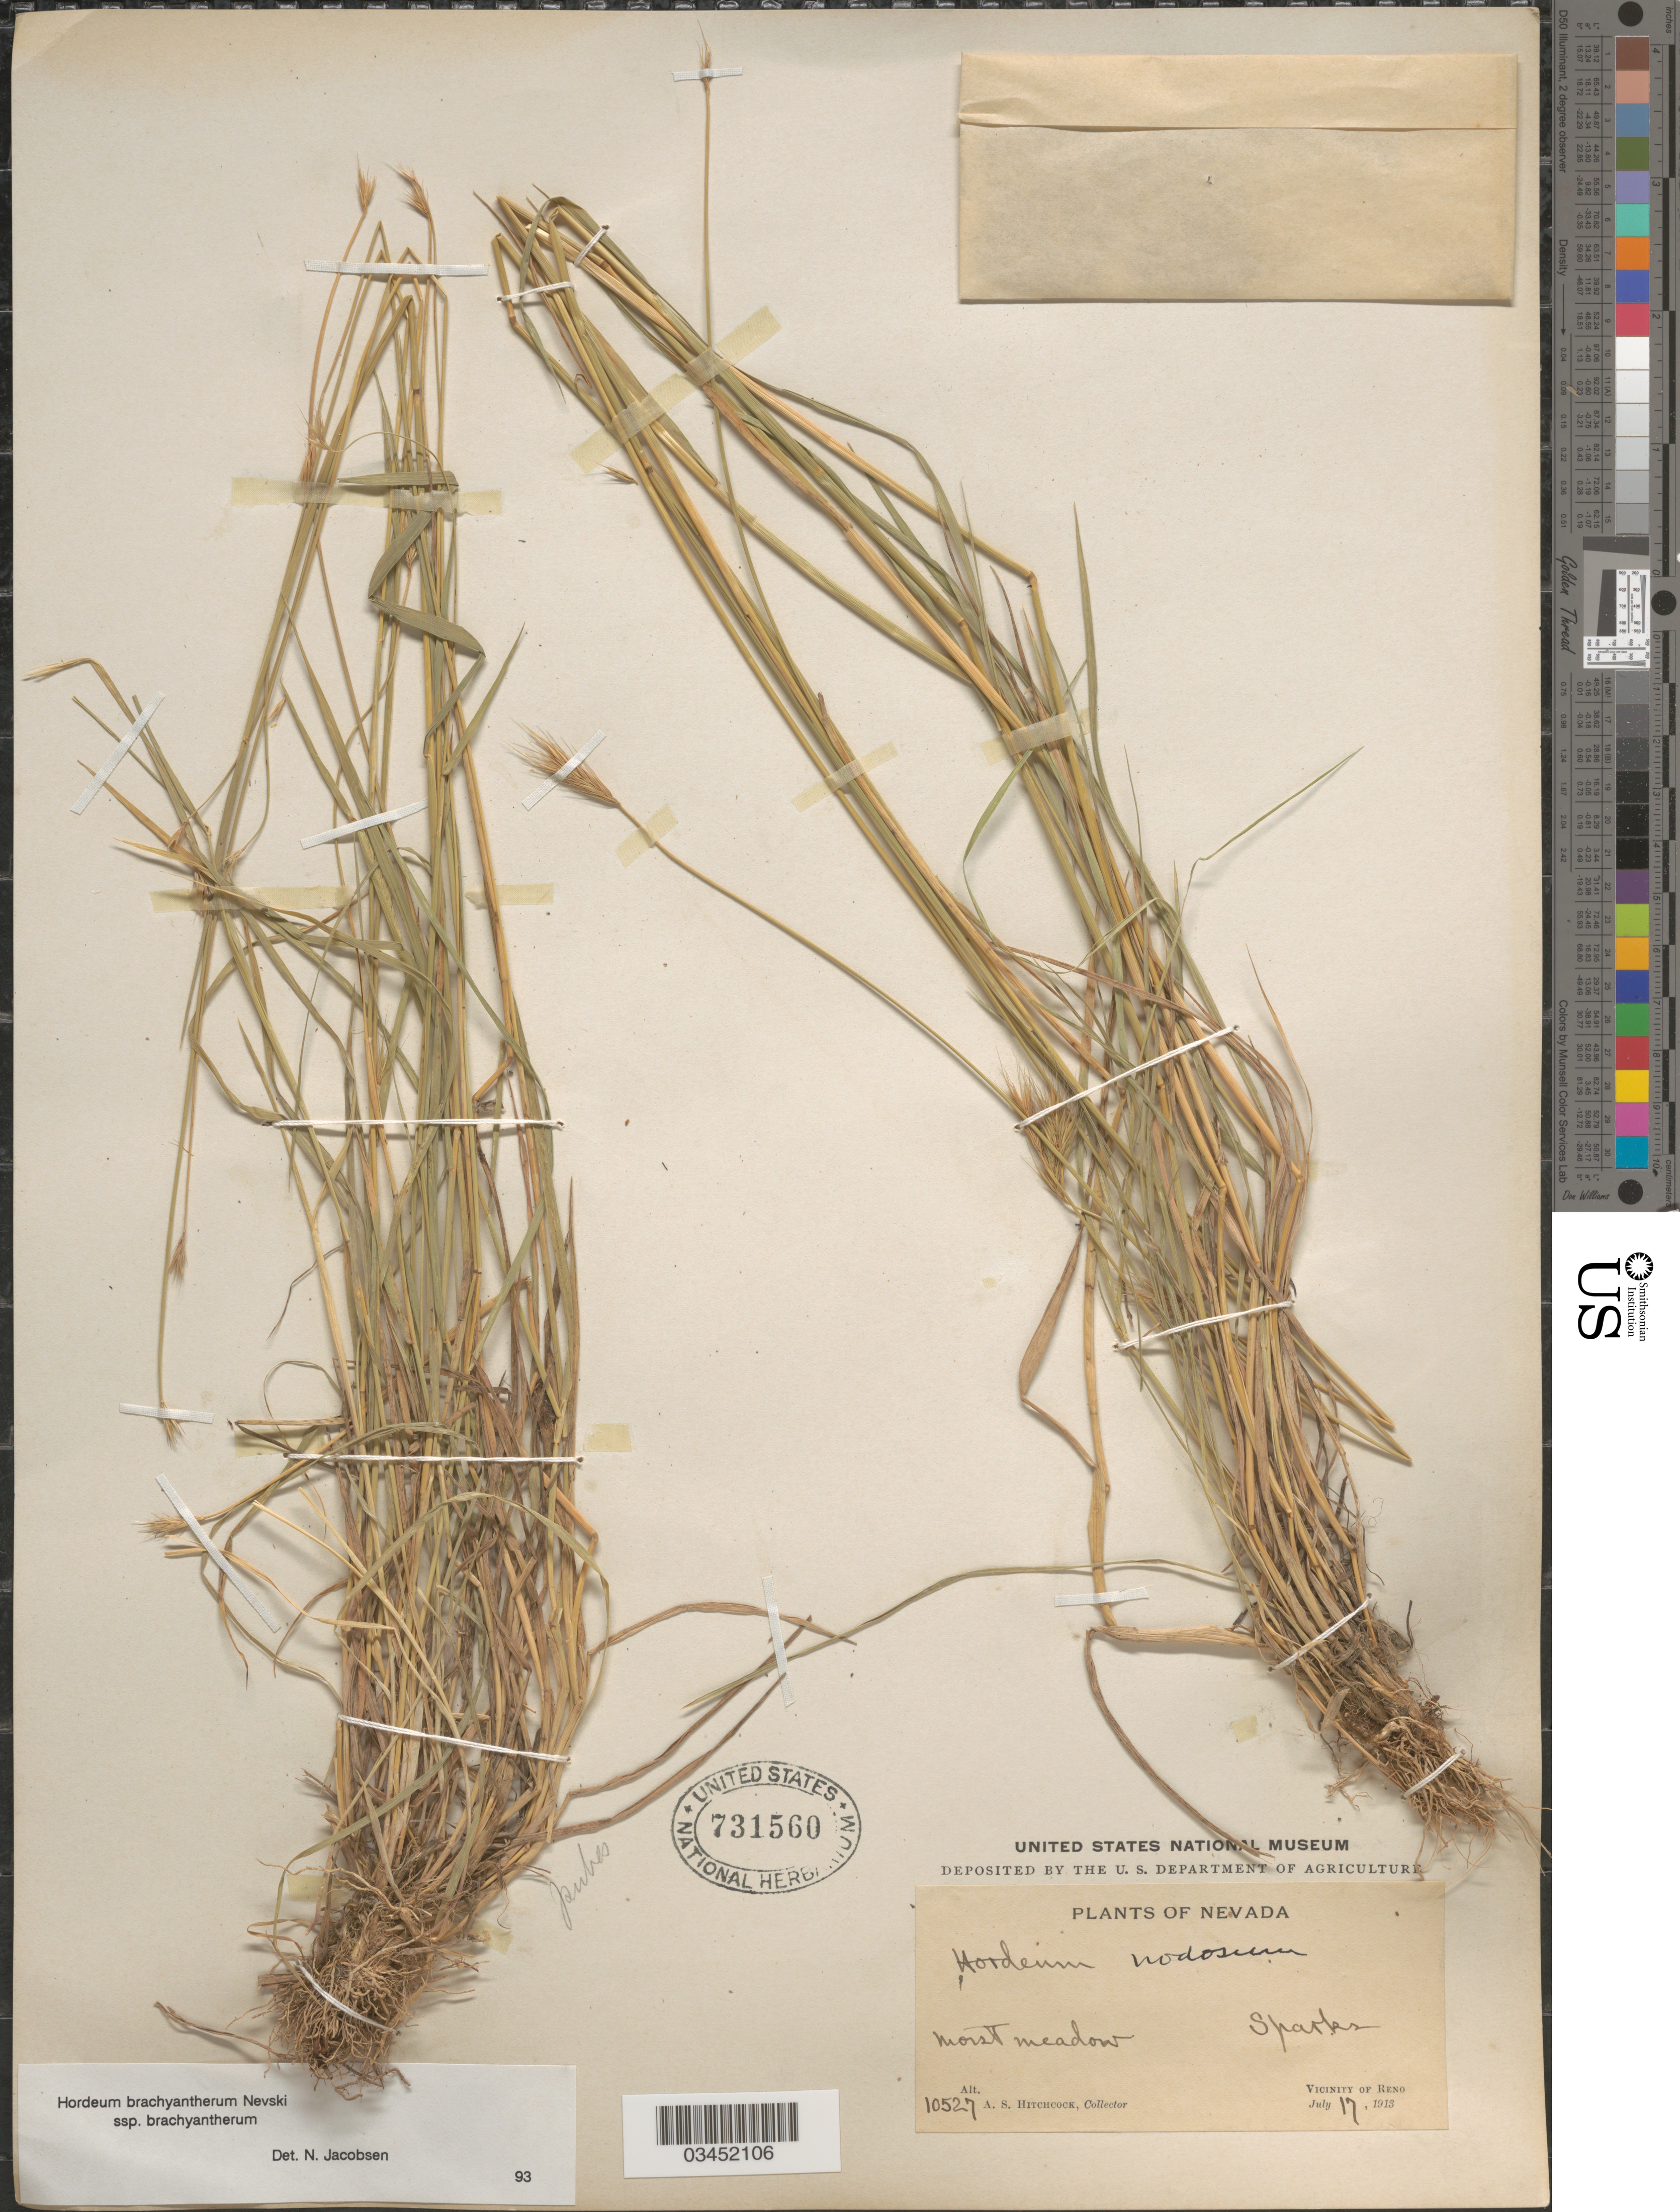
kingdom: Plantae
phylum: Tracheophyta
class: Liliopsida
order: Poales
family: Poaceae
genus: Hordeum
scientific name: Hordeum brachyantherum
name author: Nevski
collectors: A. S. Hitchcock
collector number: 10527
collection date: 1913-07-17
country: United States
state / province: Nevada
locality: Moist meadow. Sparks. Vicinity of Reno.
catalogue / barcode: US 731560